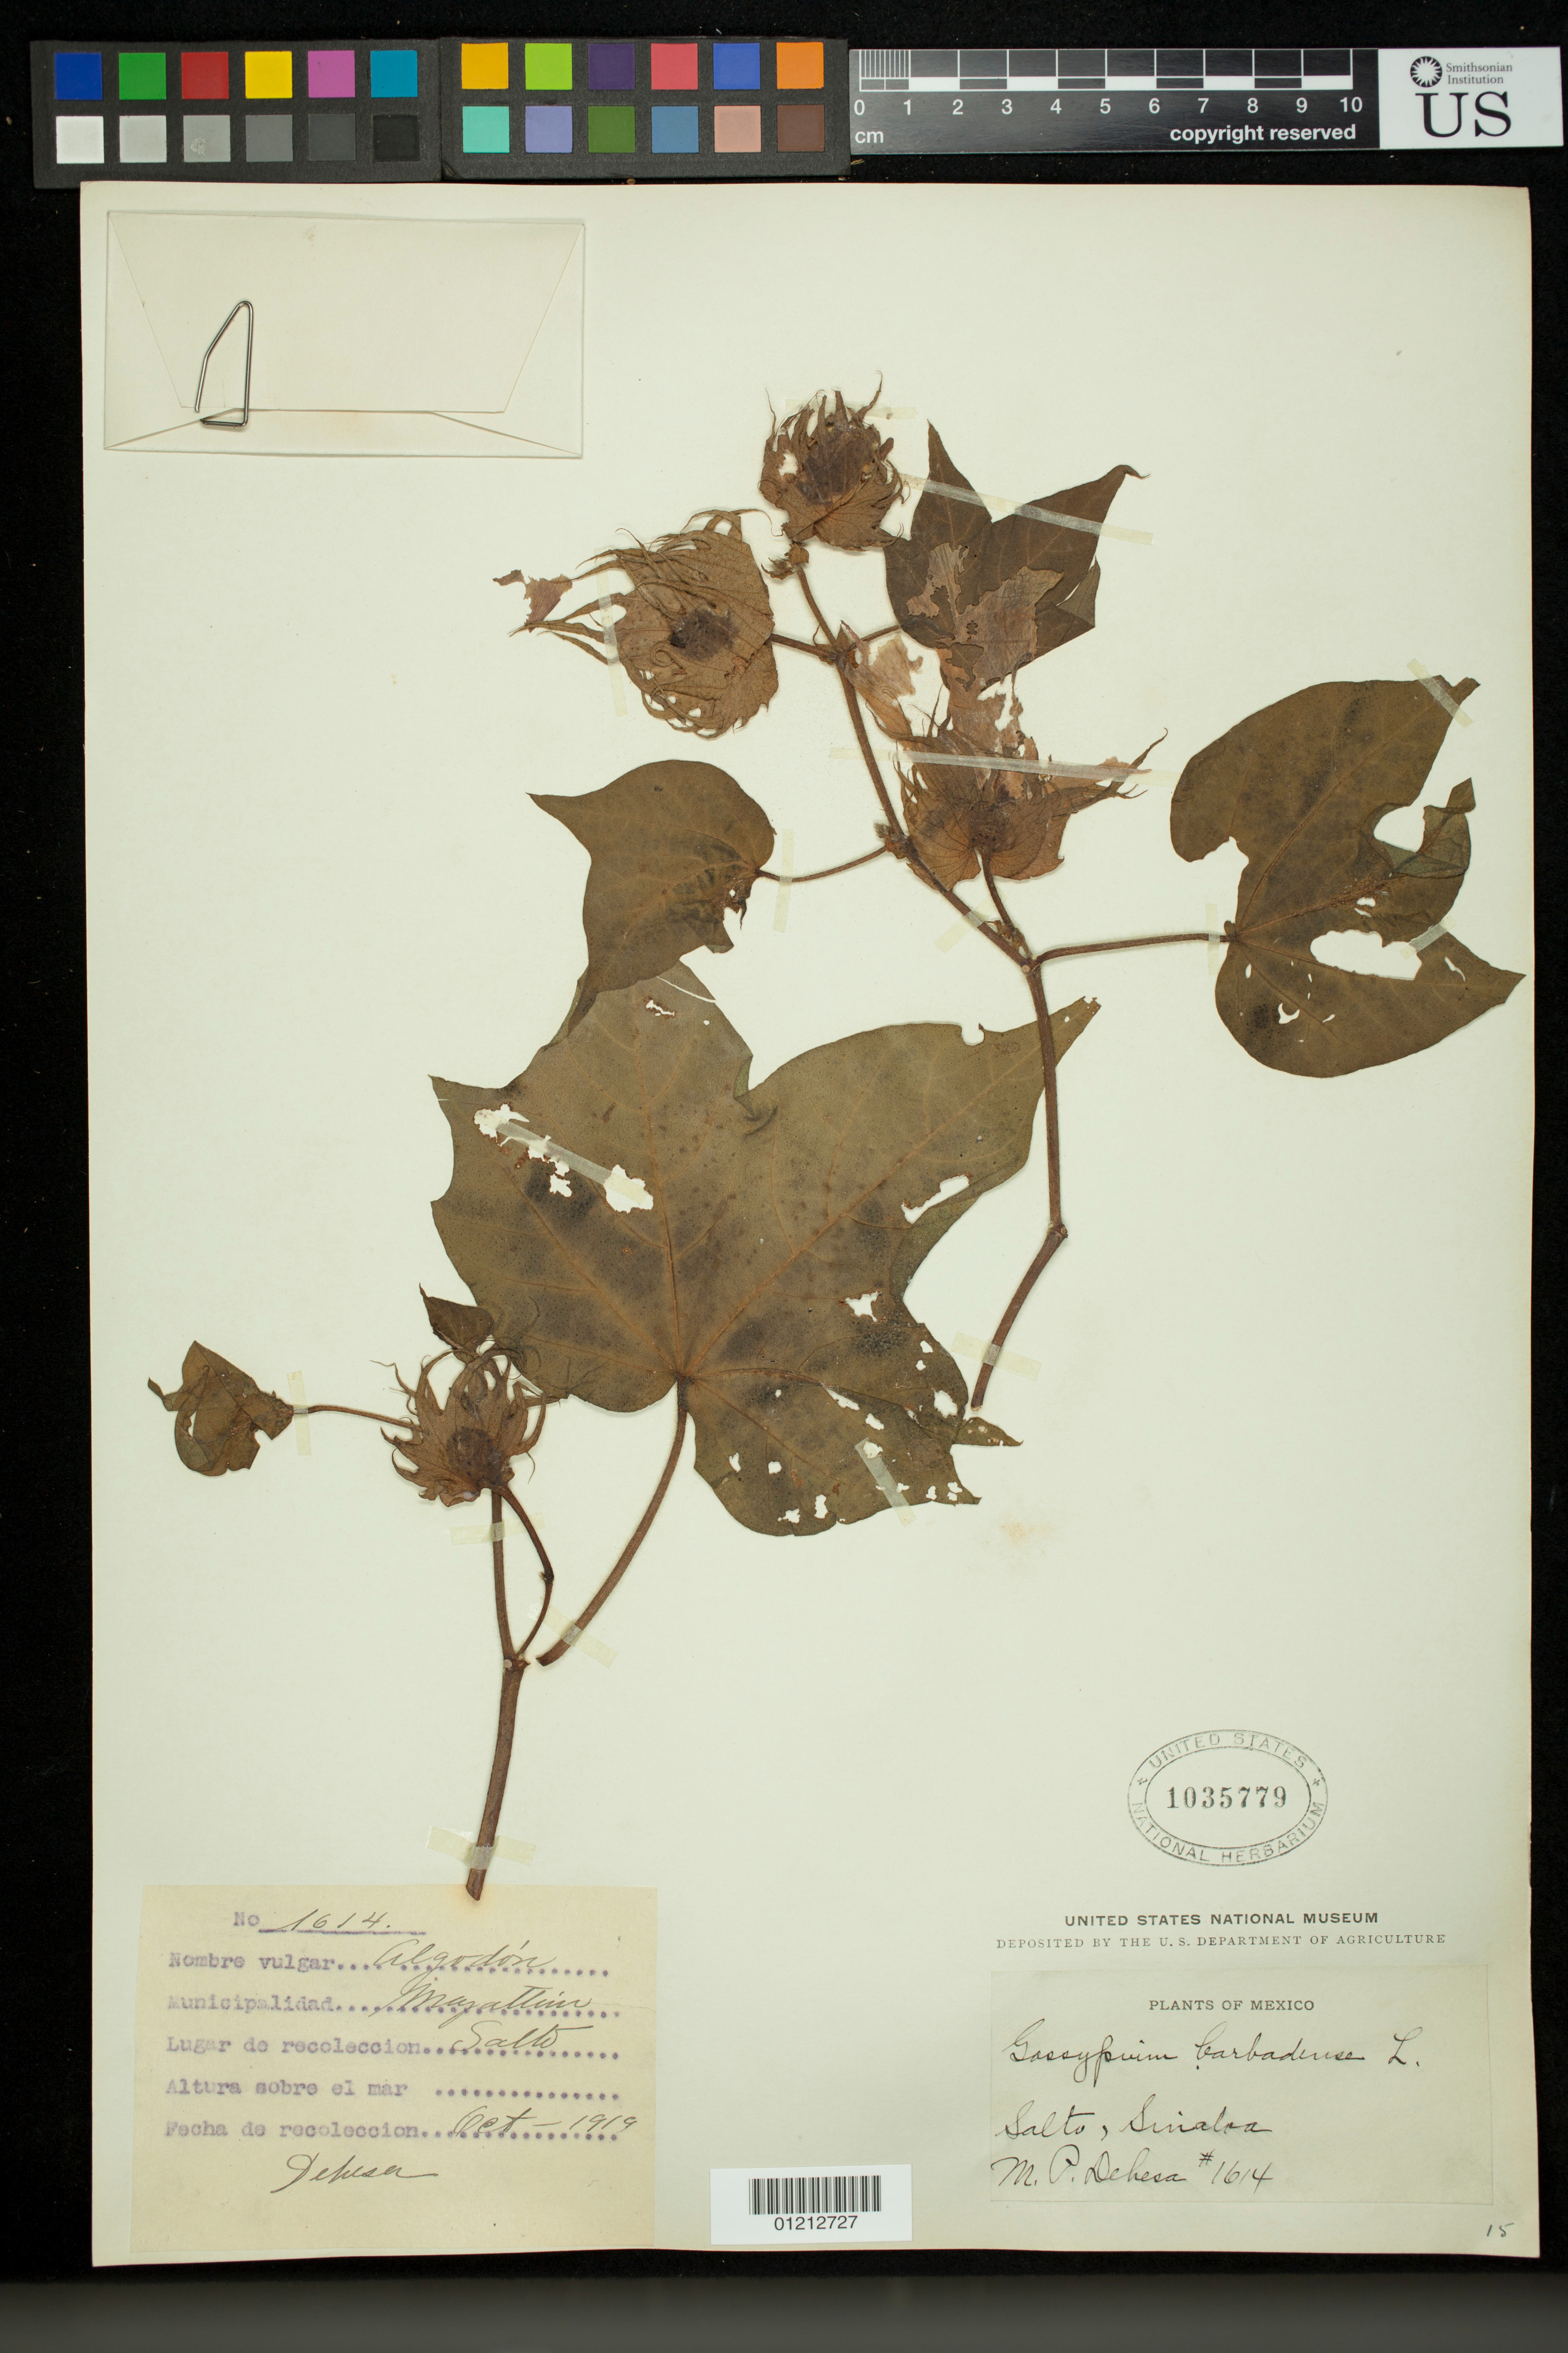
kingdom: Plantae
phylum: Tracheophyta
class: Magnoliopsida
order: Malvales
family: Malvaceae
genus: Gossypium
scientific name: Gossypium barbadense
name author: L.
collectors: M. Dehesa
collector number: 1614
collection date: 1919-10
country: Mexico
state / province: Sinaloa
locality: Salto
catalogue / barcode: US 1035779